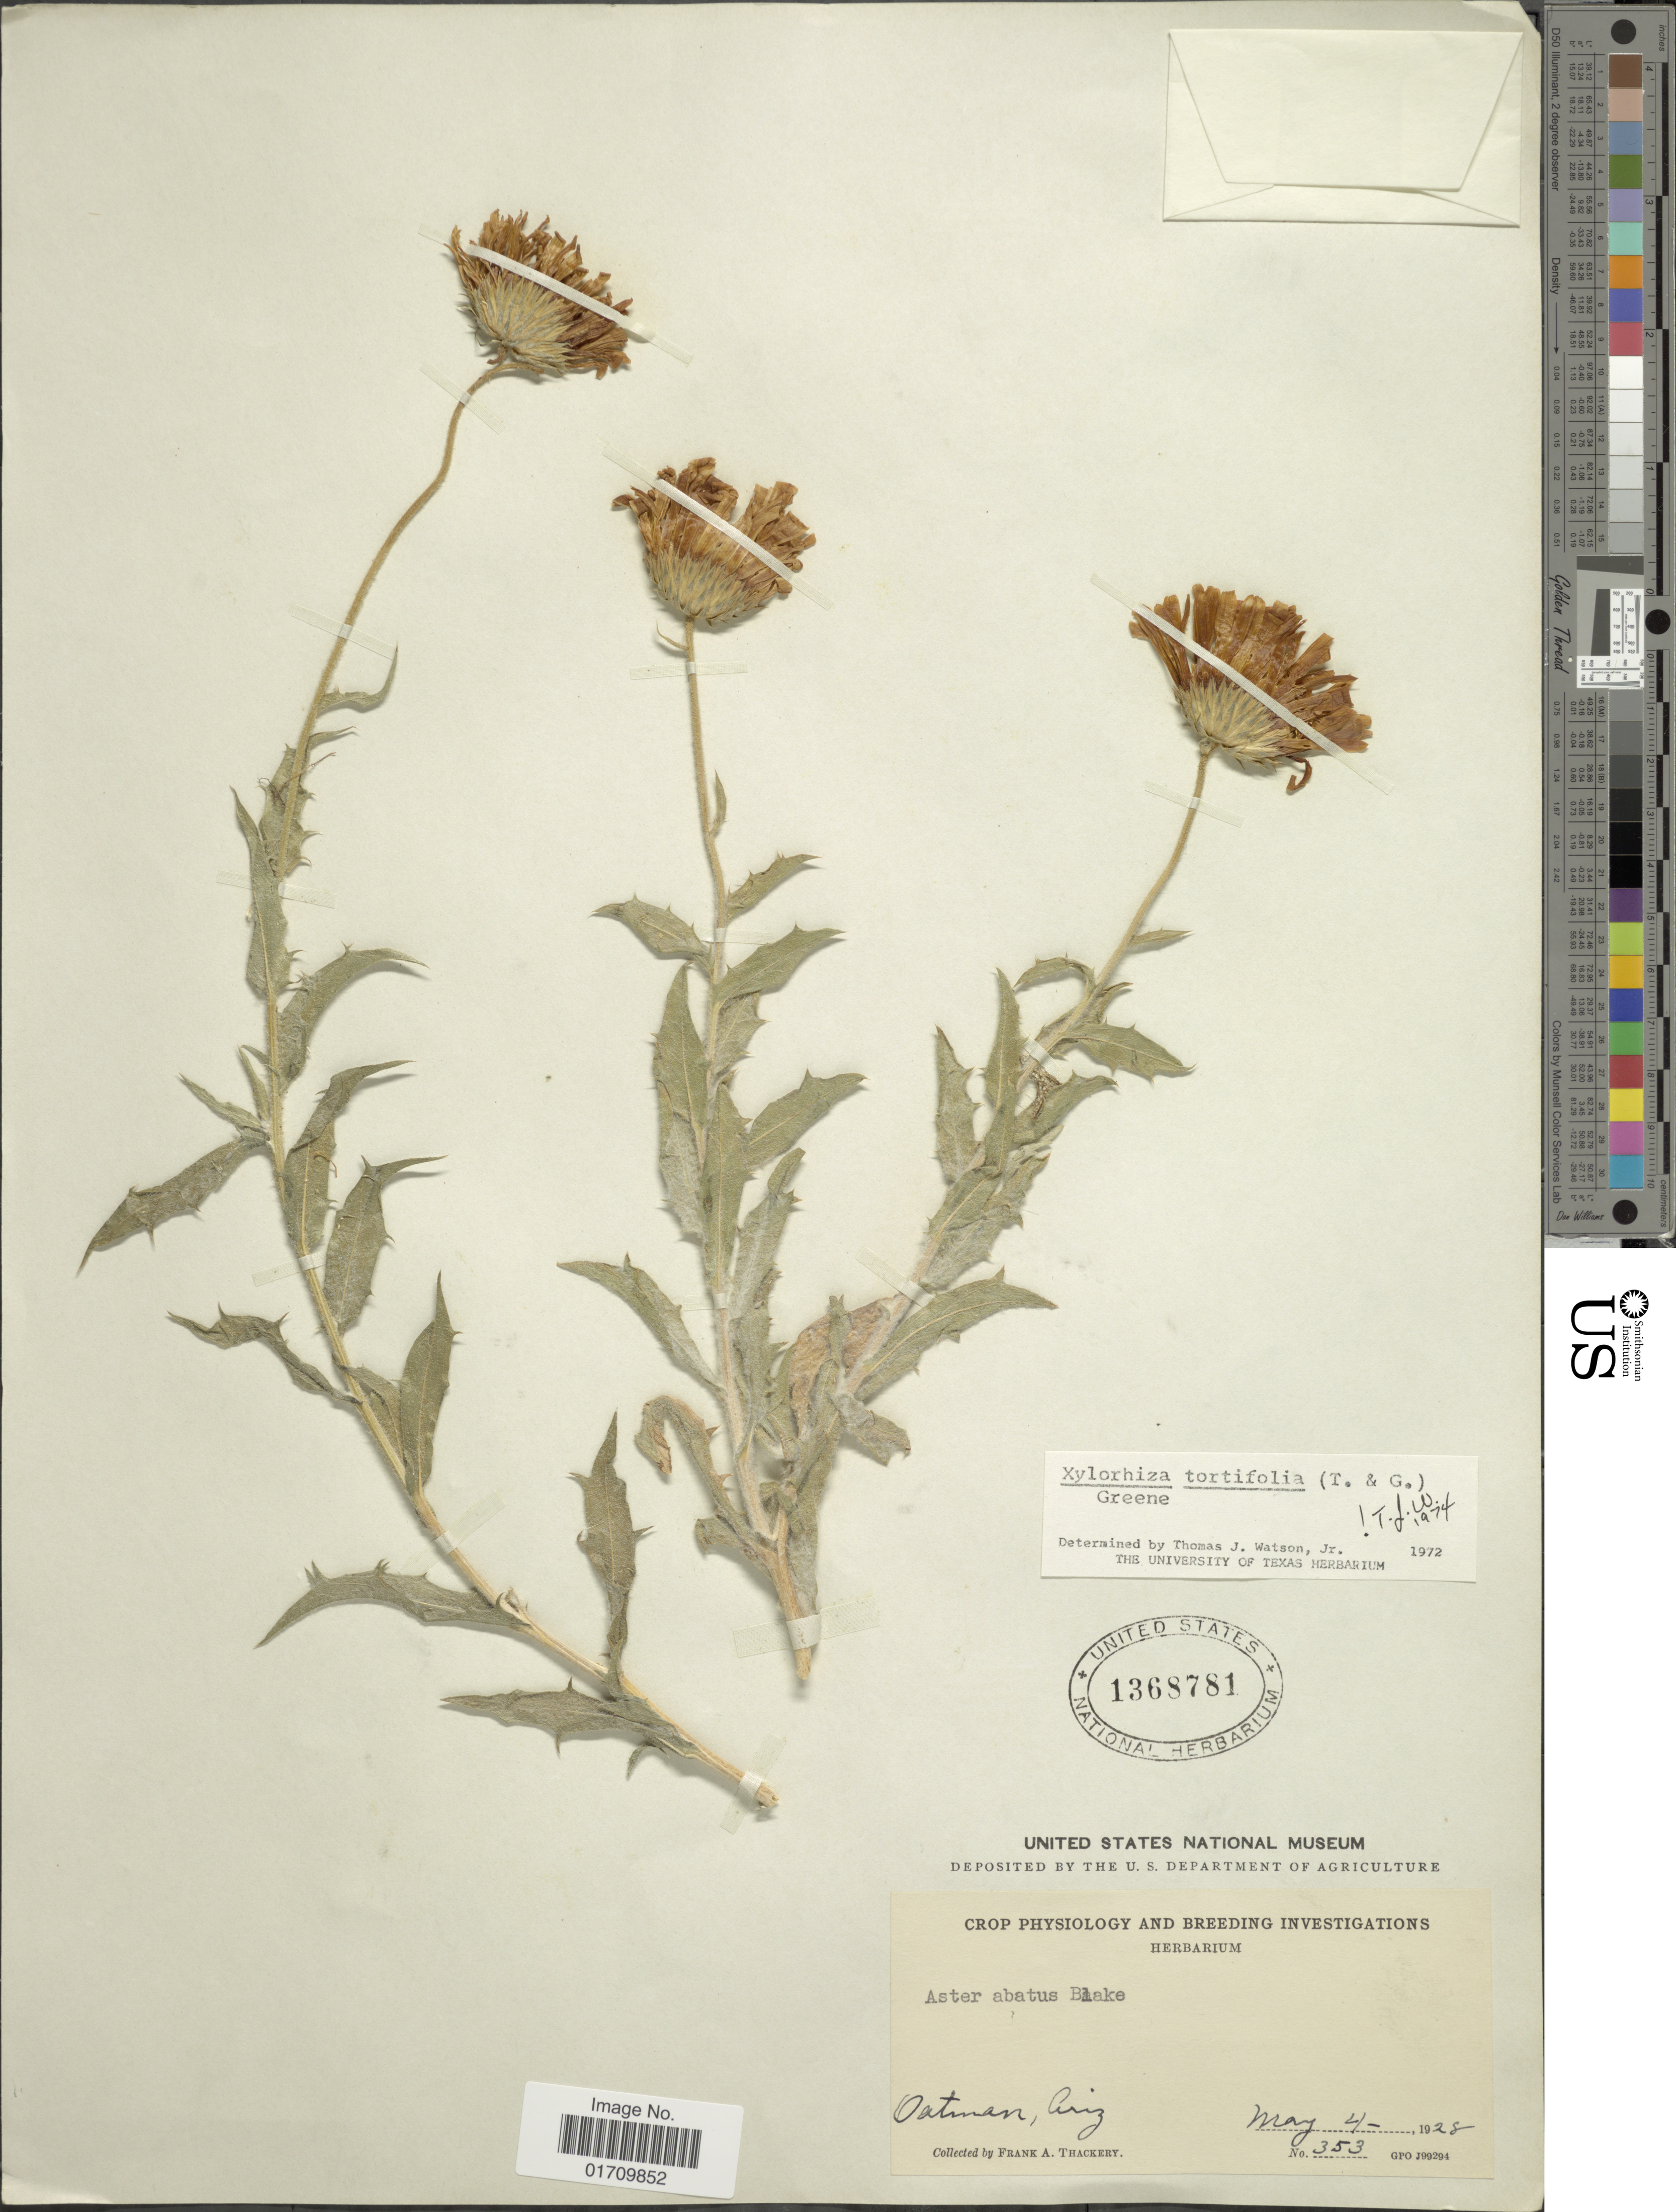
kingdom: Plantae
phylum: Tracheophyta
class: Magnoliopsida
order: Asterales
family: Asteraceae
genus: Xylorhiza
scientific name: Xylorhiza tortifolia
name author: (Torr. & A. Gray) Greene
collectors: F. Thackery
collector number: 353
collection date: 1928-05-04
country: United States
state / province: Arizona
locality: Oatman, Ariz.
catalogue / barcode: US 1368781